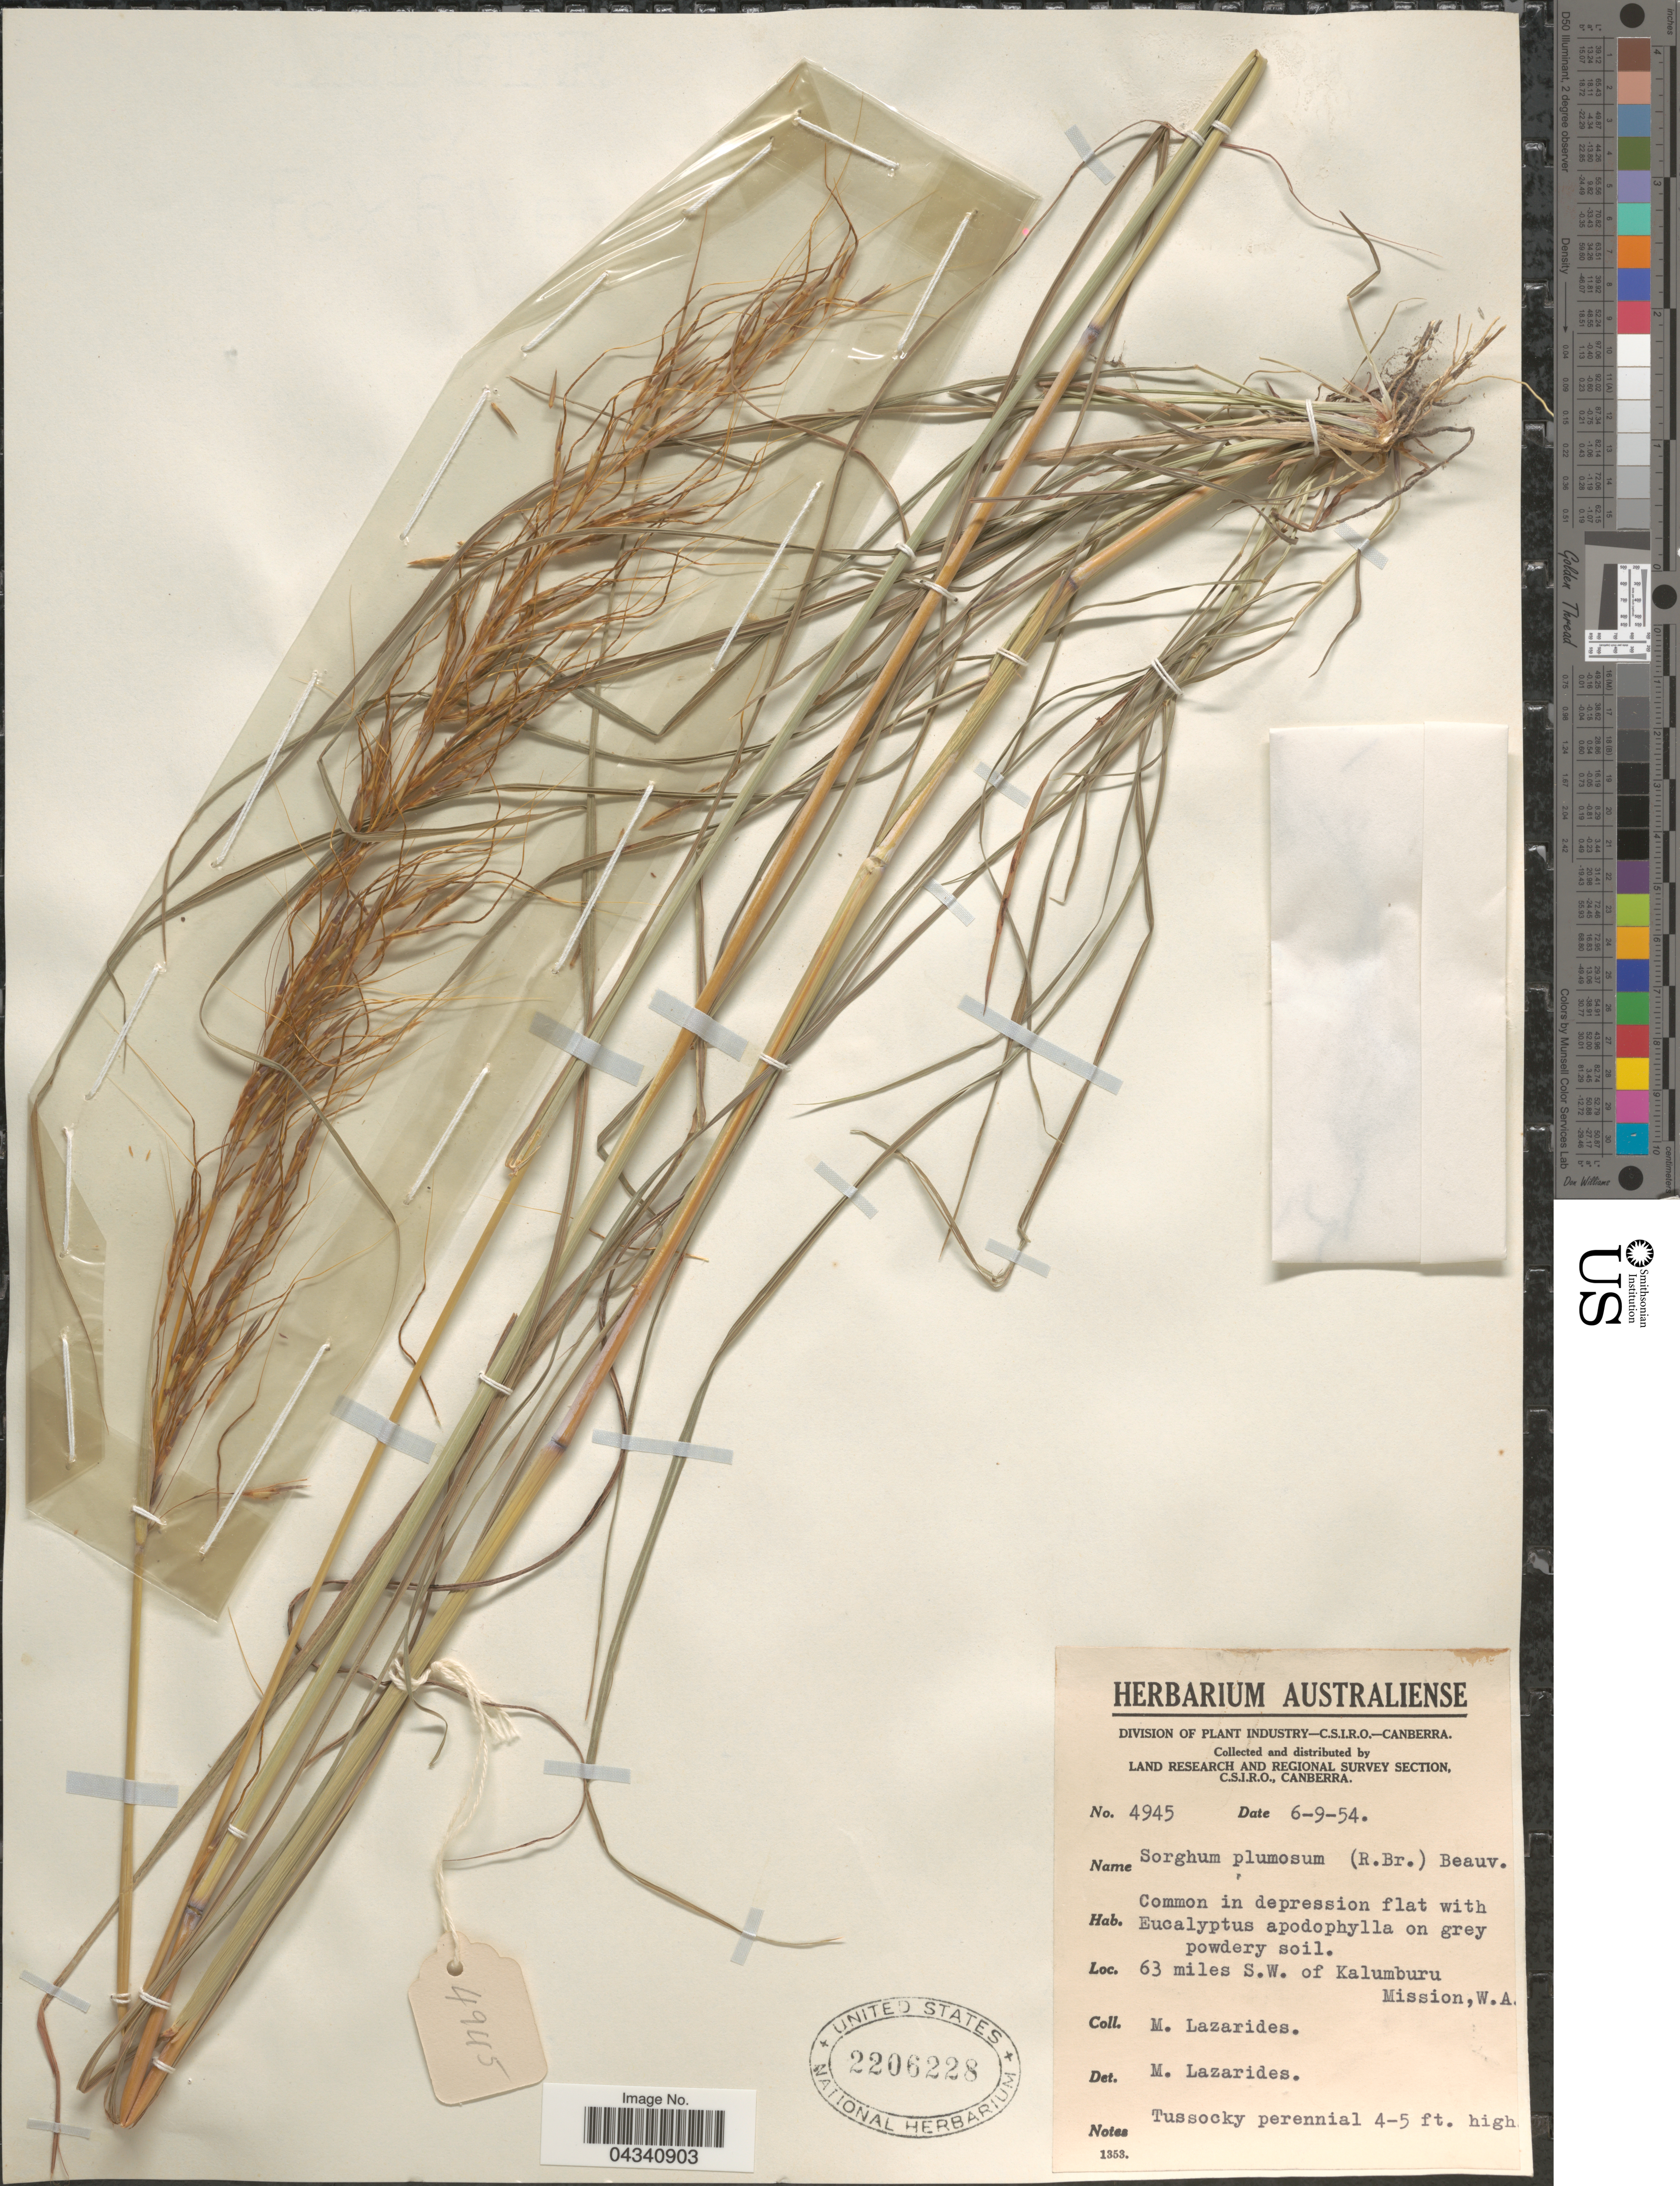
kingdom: Plantae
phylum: Tracheophyta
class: Liliopsida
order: Poales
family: Poaceae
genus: Sorghum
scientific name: Sorghum plumosum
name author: (R. Br.) P. Beauv.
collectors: M. Lazarides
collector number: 4945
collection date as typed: Transcribed d/m/y: 6/9/54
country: Australia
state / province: Western Australia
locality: Land Research and Regional Survey Section, C.S.I.R.O. 63 miles S.W. of Kalumburu Mission.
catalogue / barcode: US 2206228